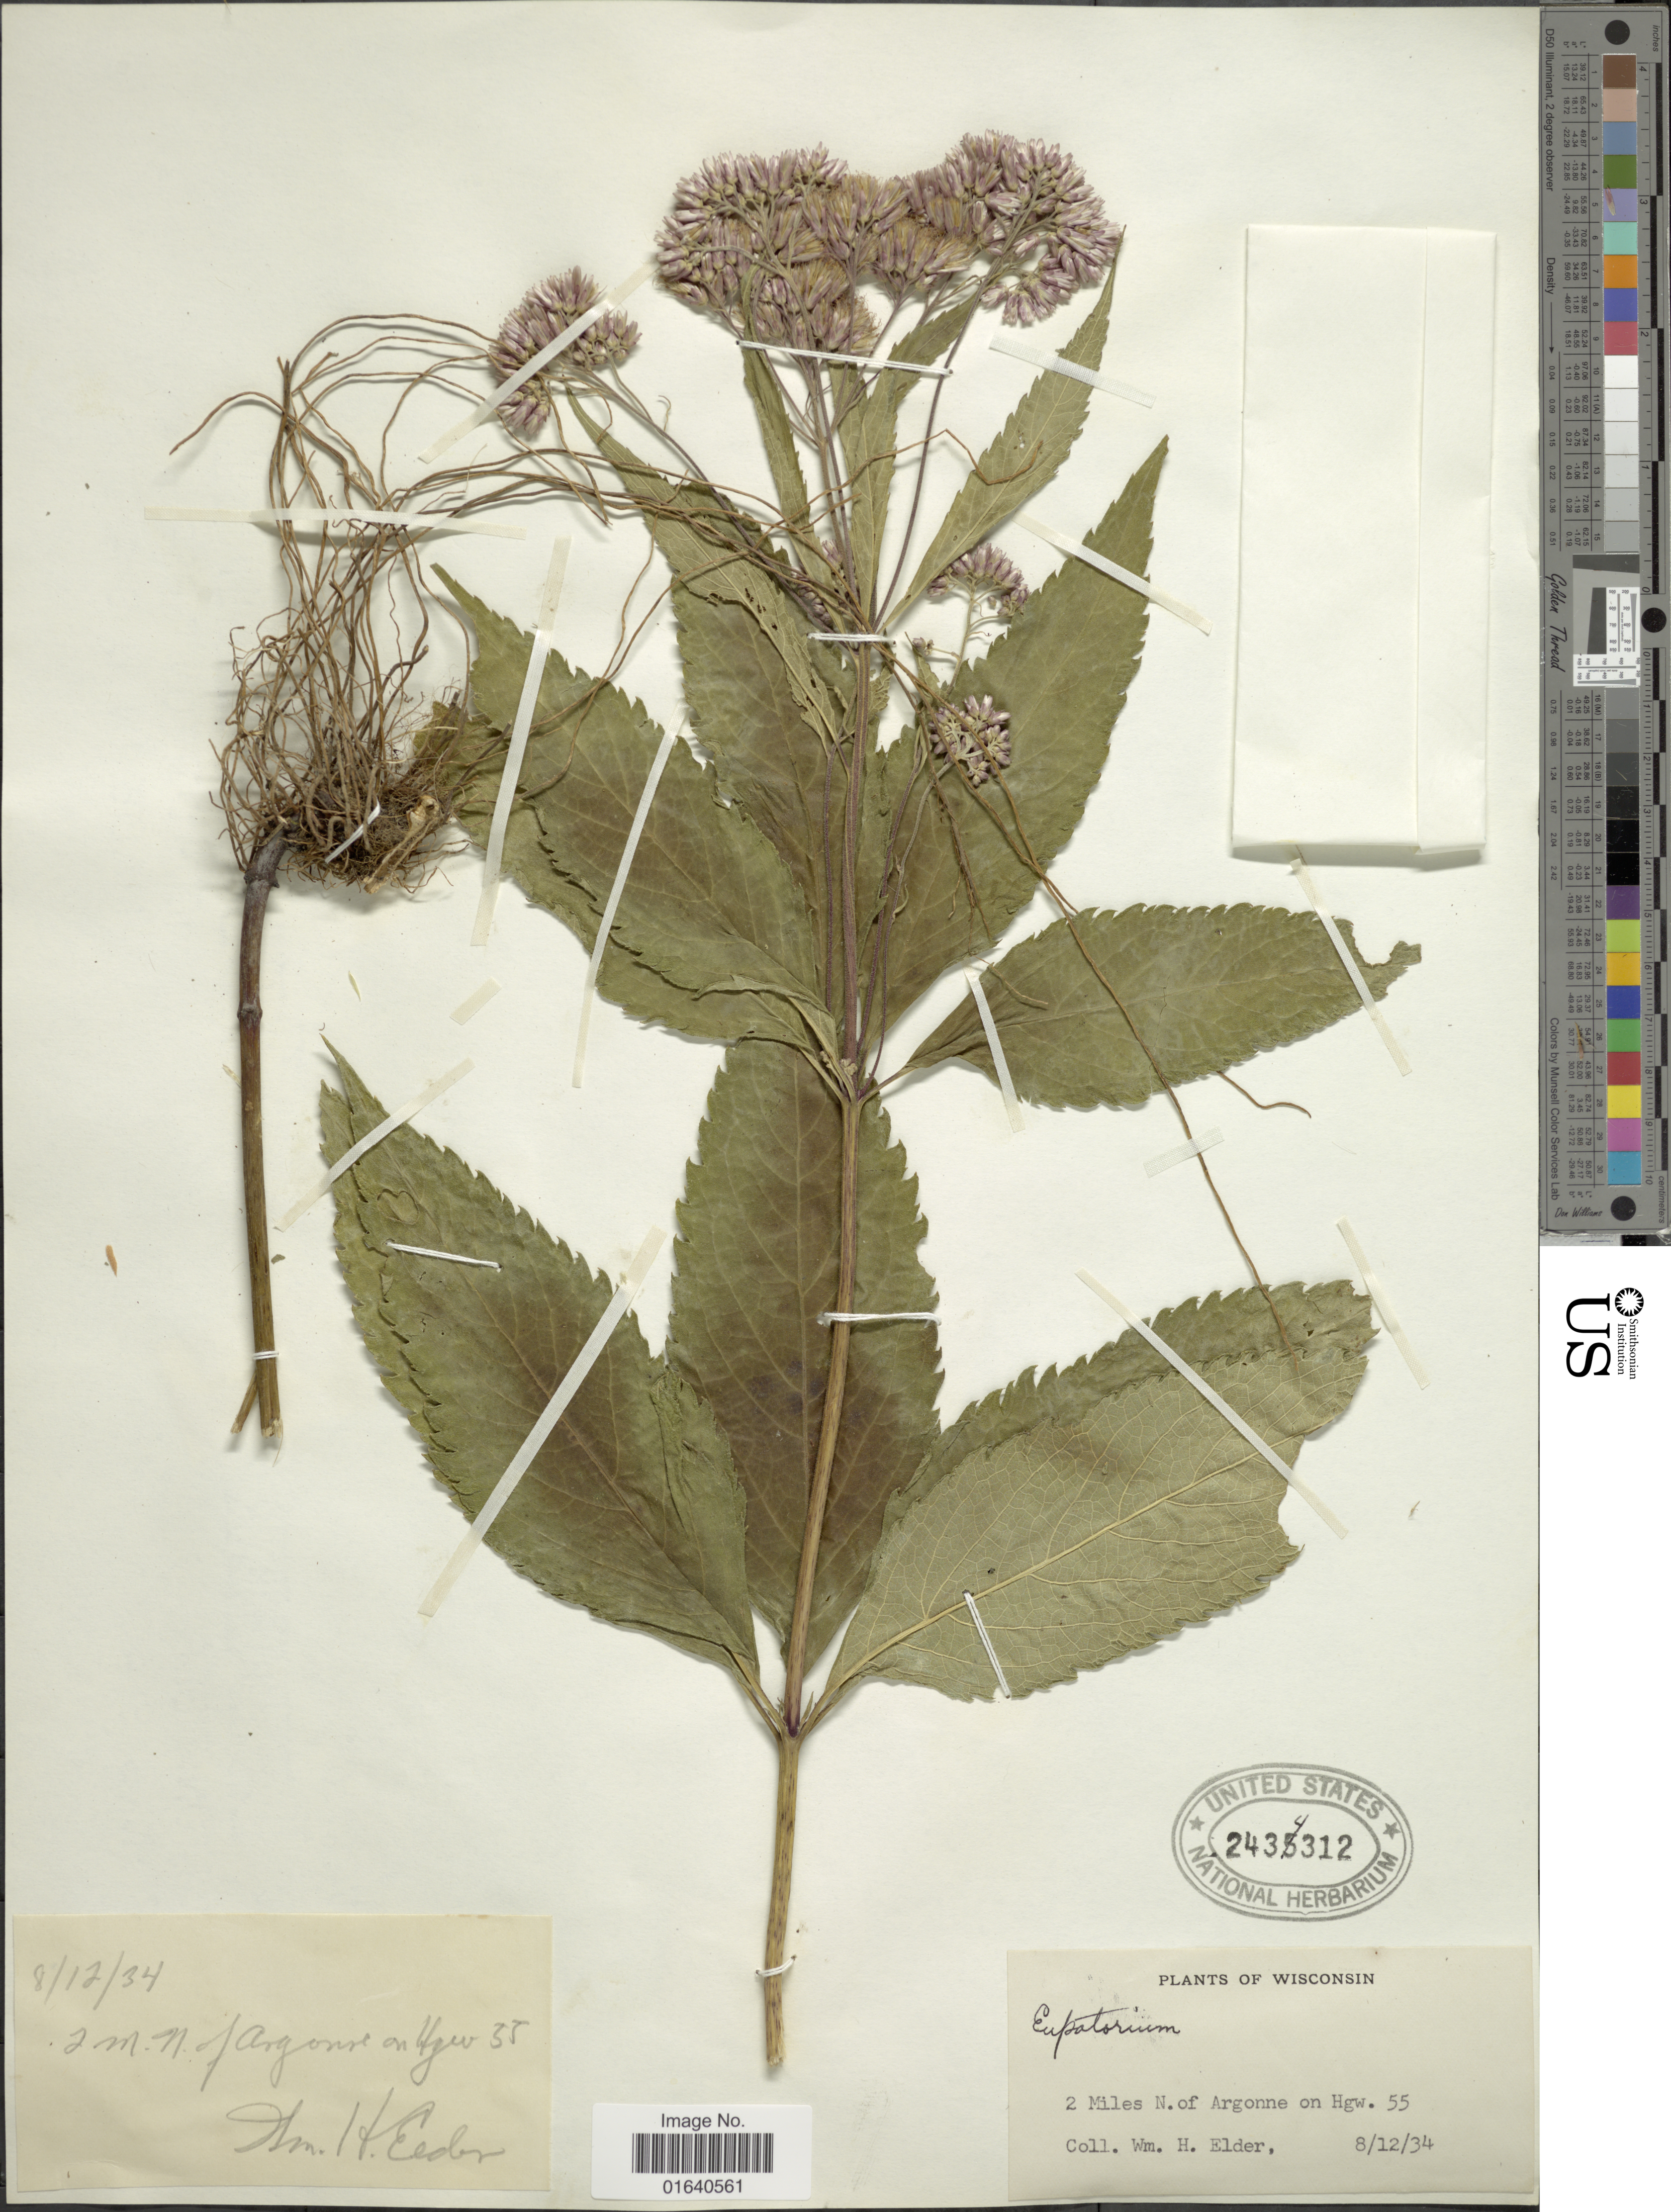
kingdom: Plantae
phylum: Tracheophyta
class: Magnoliopsida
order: Asterales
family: Asteraceae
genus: Eupatorium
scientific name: Eupatorium trifoliatum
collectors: W. Elder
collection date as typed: Transcribed d/m/y: 12/8/34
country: United States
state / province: Wisconsin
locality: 2 Miles N. of Argonne on Hgw. 55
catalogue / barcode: US 243312